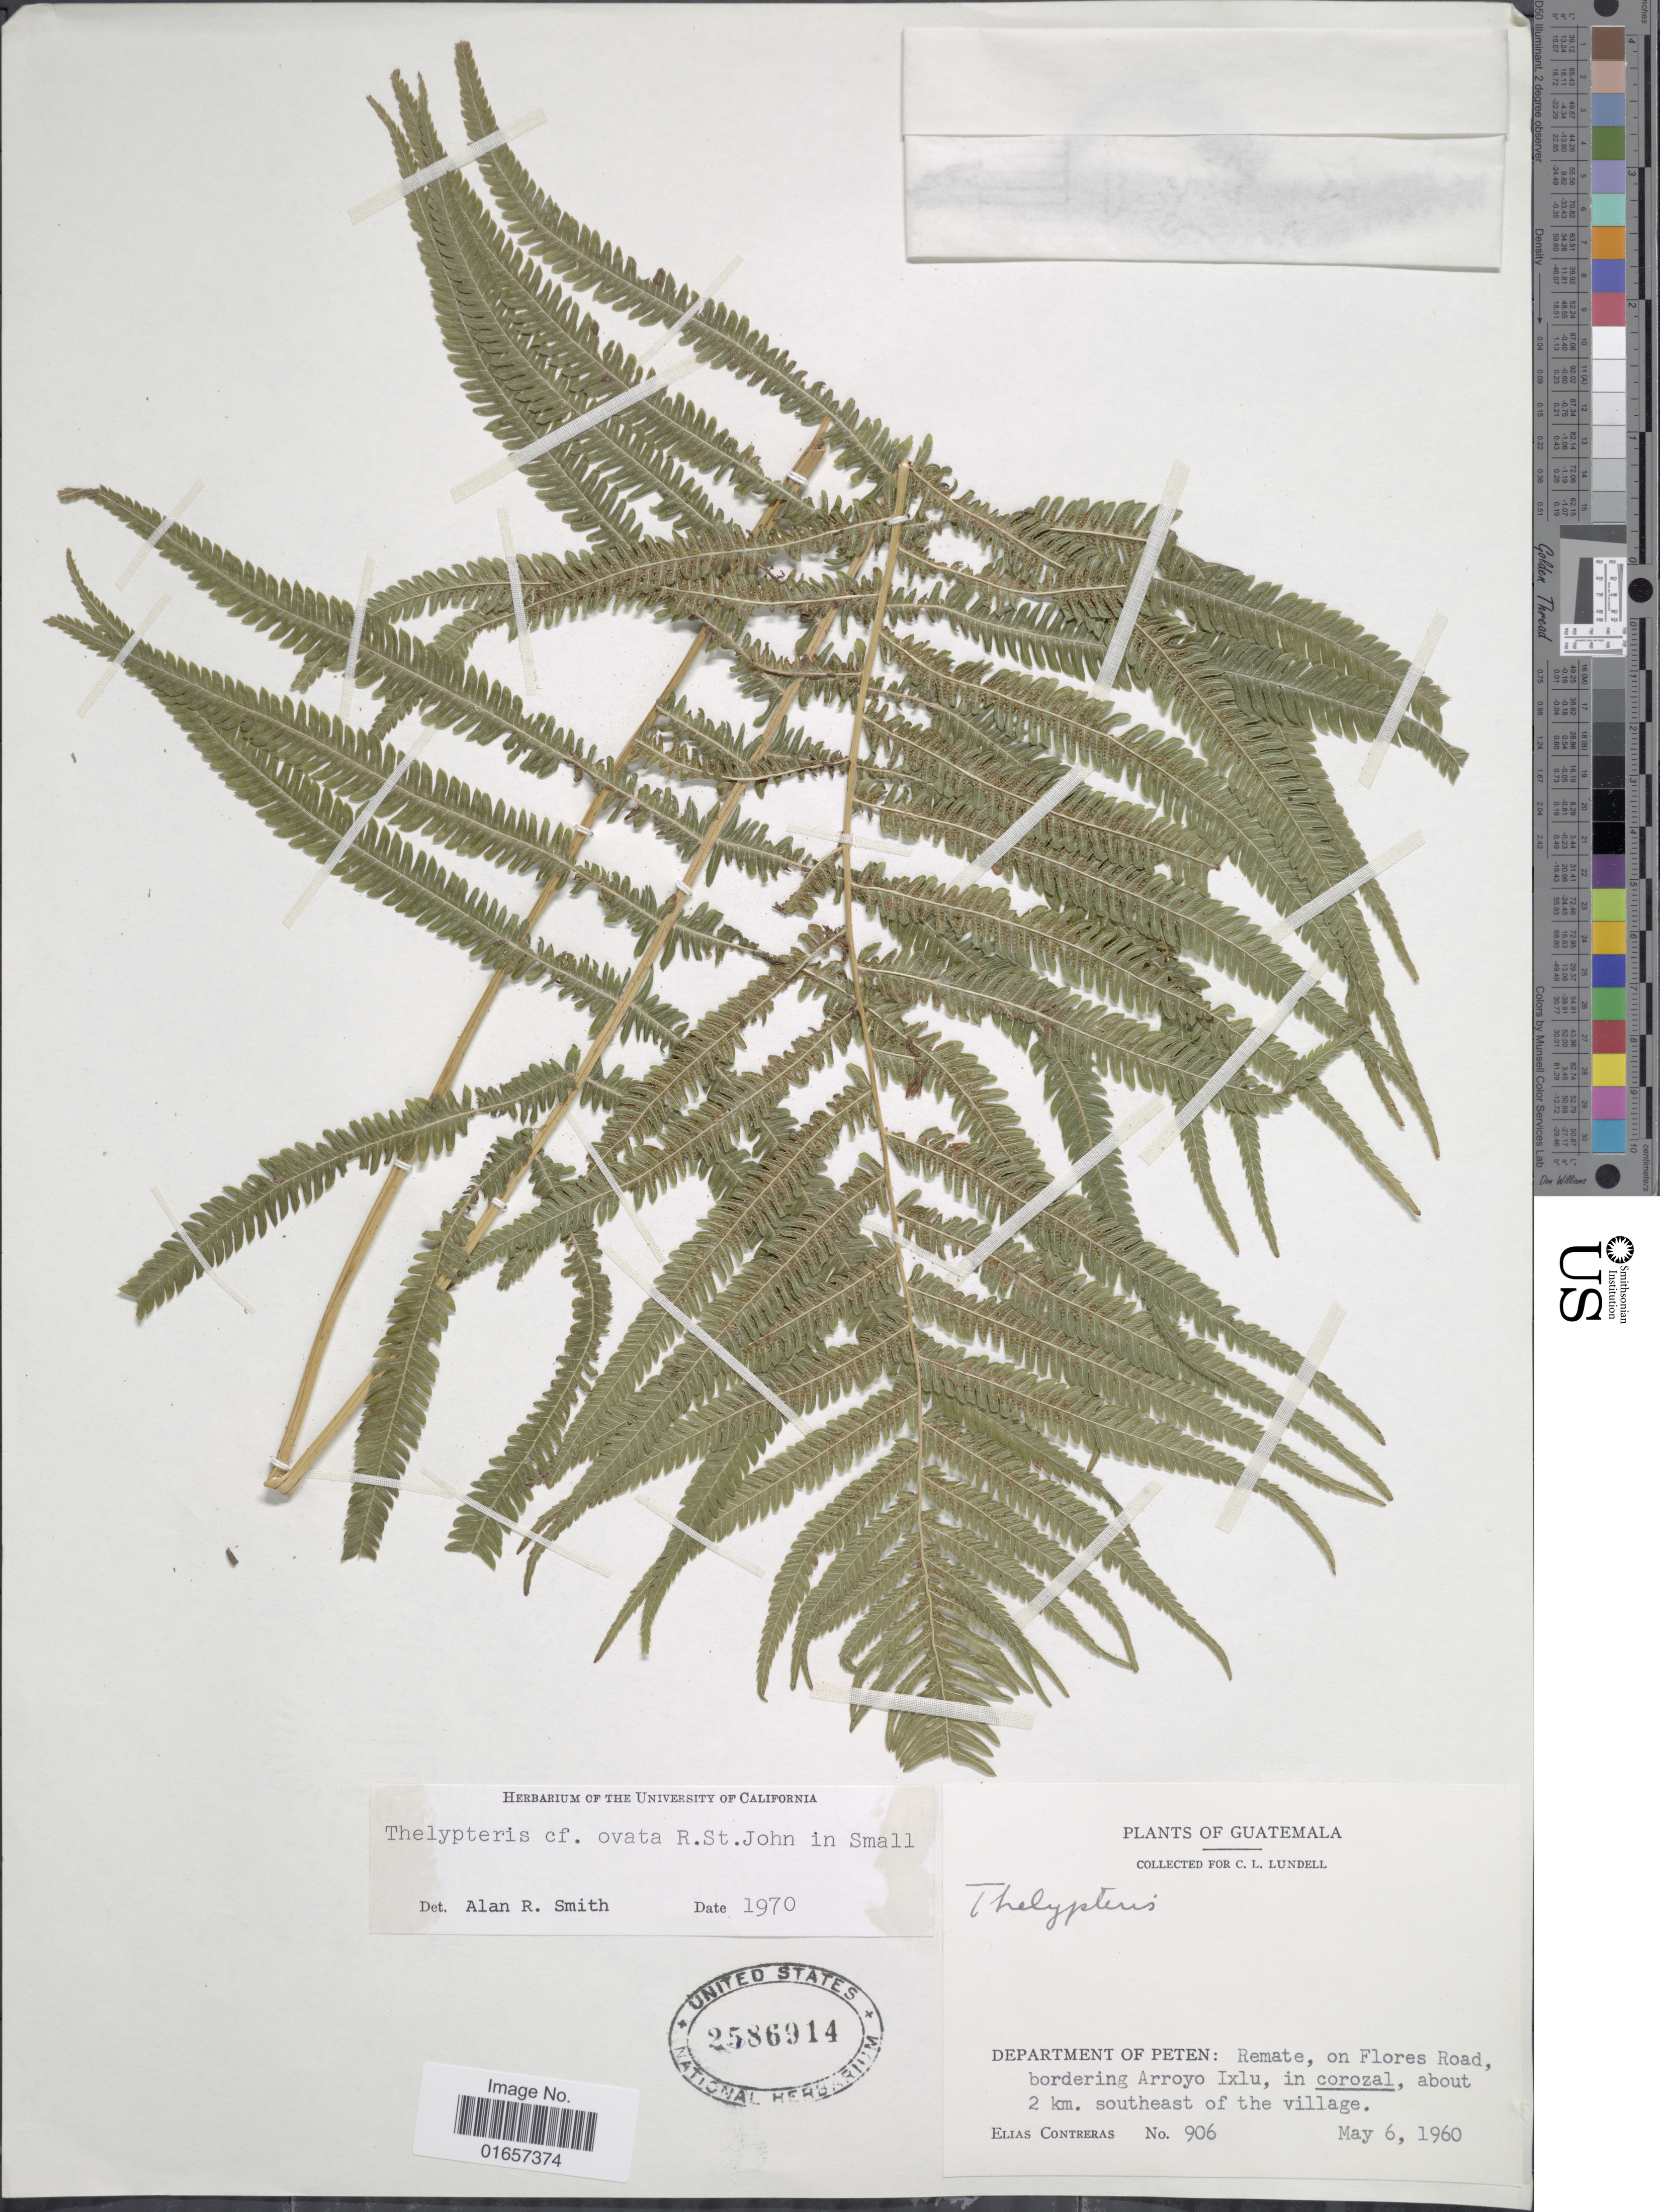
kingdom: Plantae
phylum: Tracheophyta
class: Polypodiopsida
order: Polypodiales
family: Thelypteridaceae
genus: Christella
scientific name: Christella ovata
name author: (R.P. St. John) Á. Löve & D. Löve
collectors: E. Contreras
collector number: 906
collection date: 1960-05-06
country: Guatemala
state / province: El Petén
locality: Guatemala, Department of Peten: Remate, on Flores Road, bordering Arroyo Ixlu, in corozal, about 2 km. southeast of the village.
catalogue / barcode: US 2586914